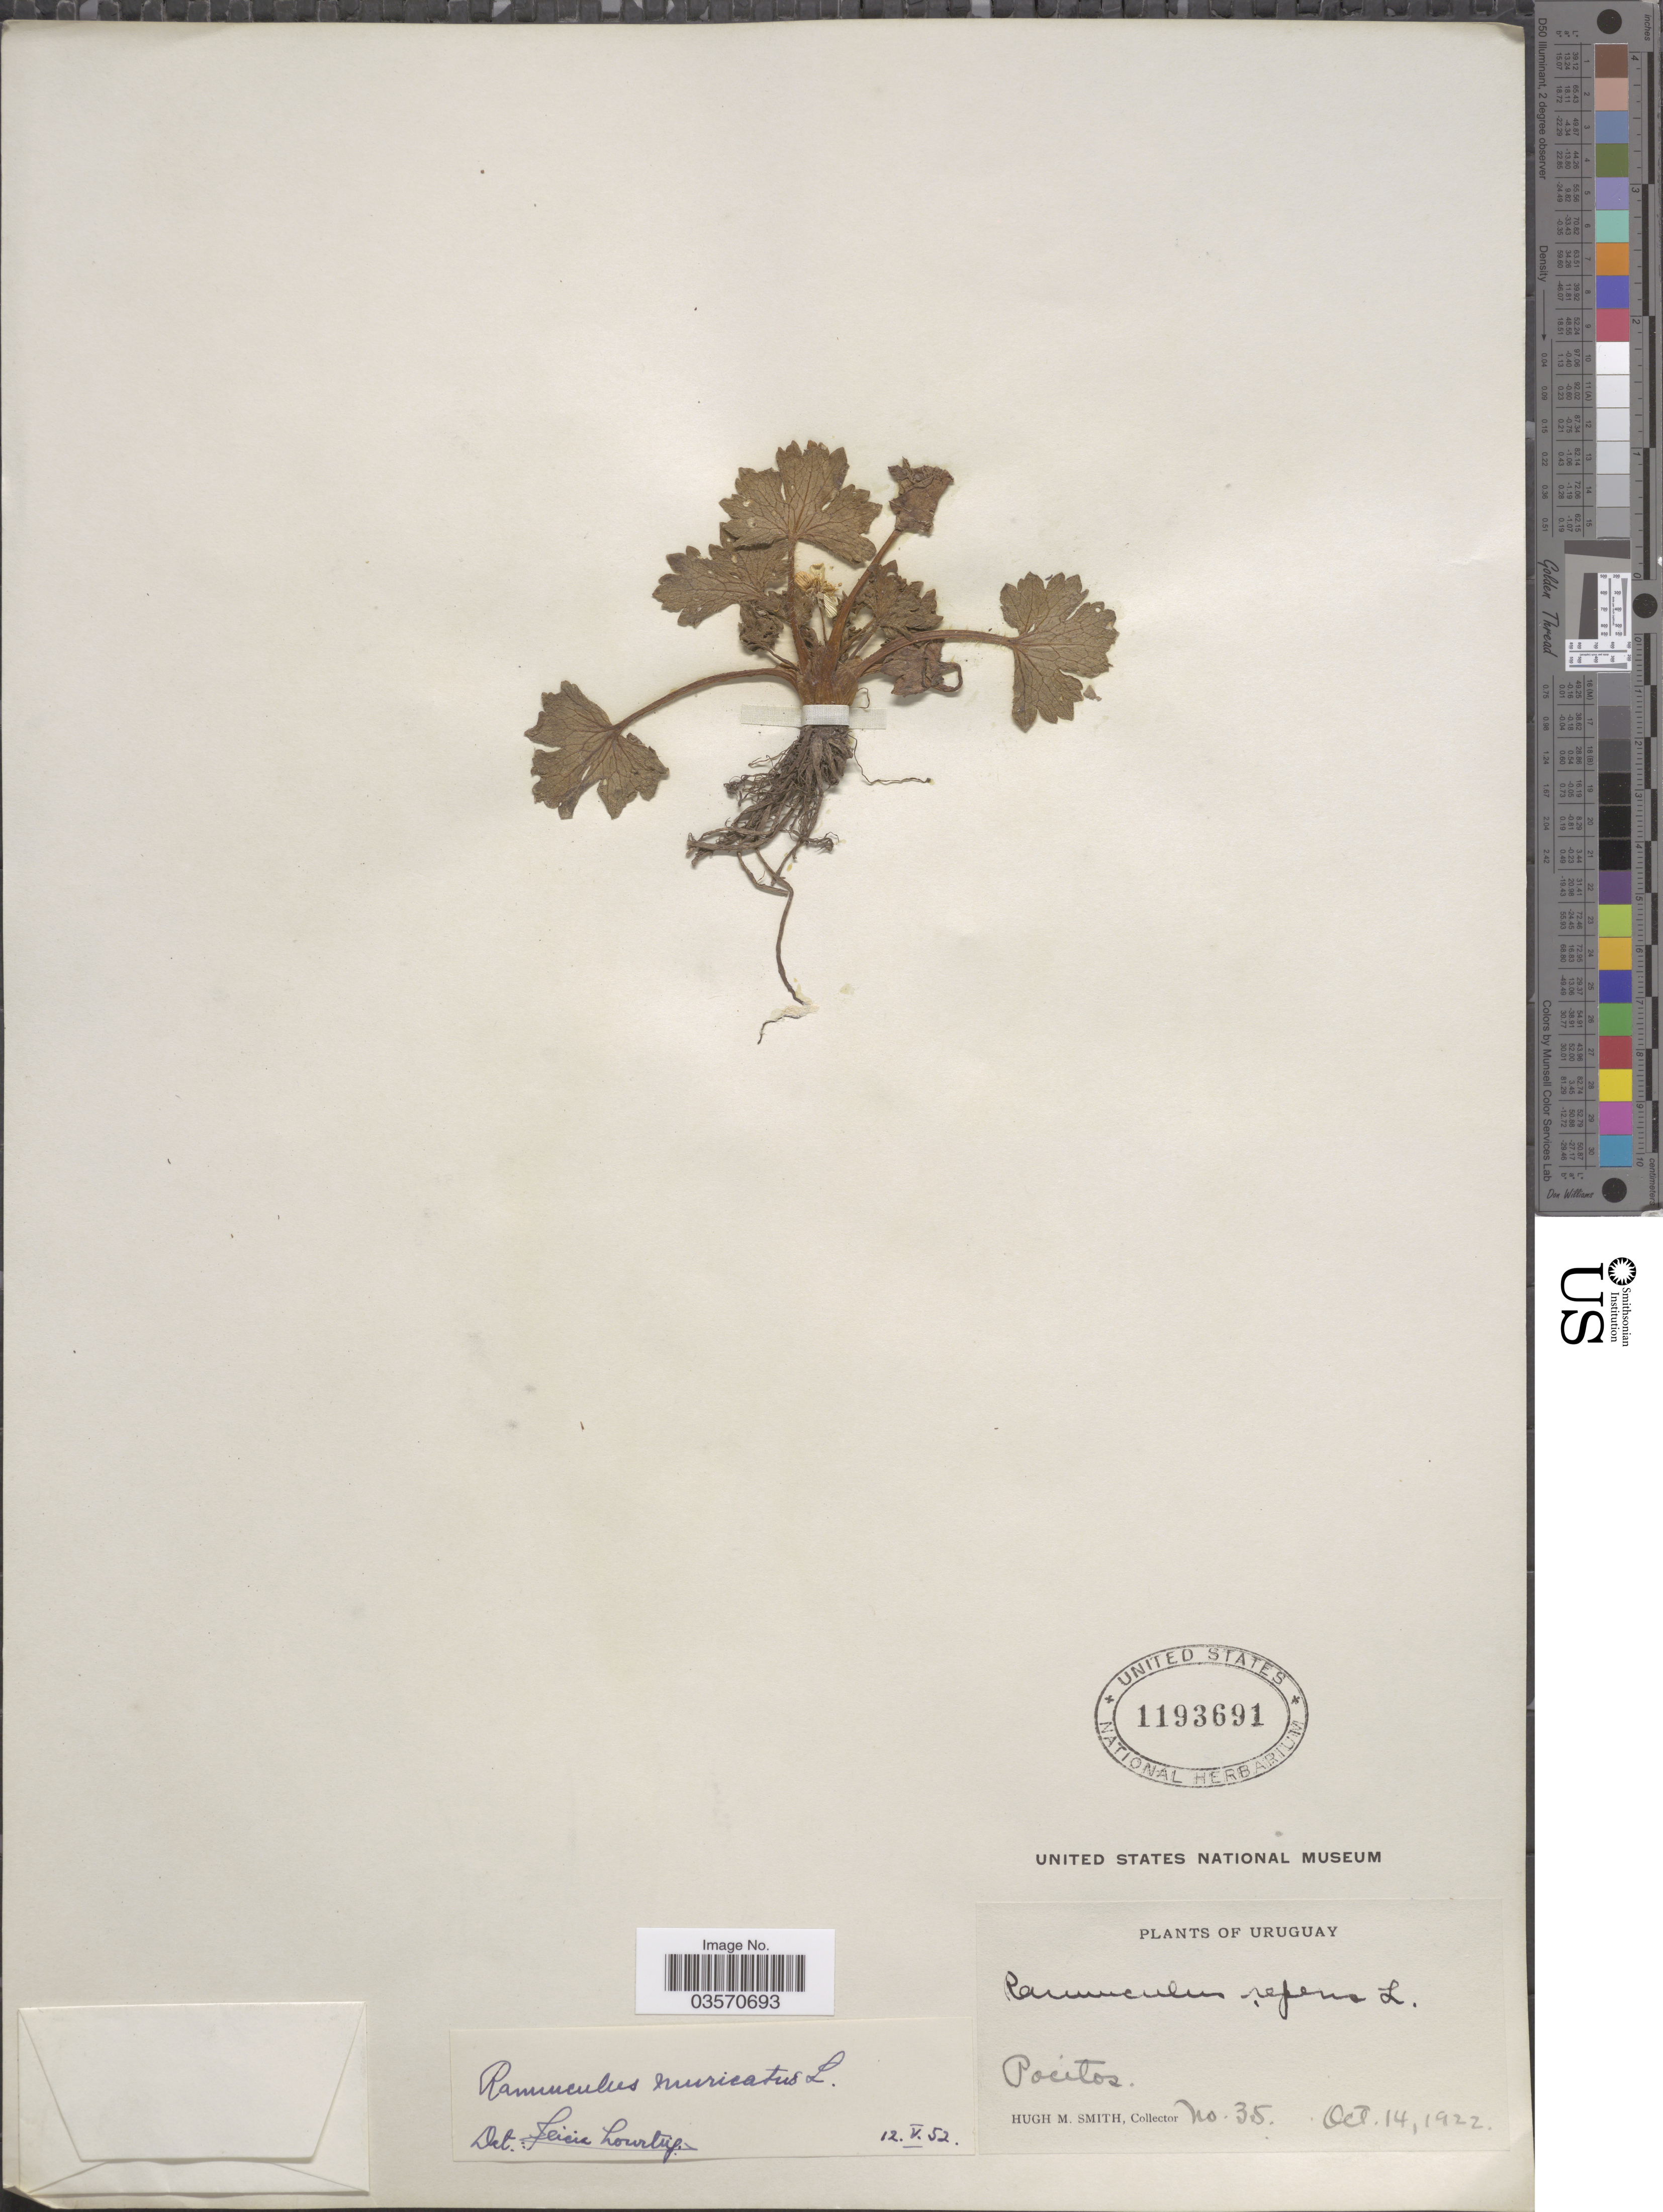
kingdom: Plantae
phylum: Tracheophyta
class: Magnoliopsida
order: Ranunculales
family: Ranunculaceae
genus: Ranunculus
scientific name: Ranunculus muricatus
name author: L.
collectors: H. M. Smith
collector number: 35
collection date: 1922-10-14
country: Uruguay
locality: Pocitos.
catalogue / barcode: US 1193691